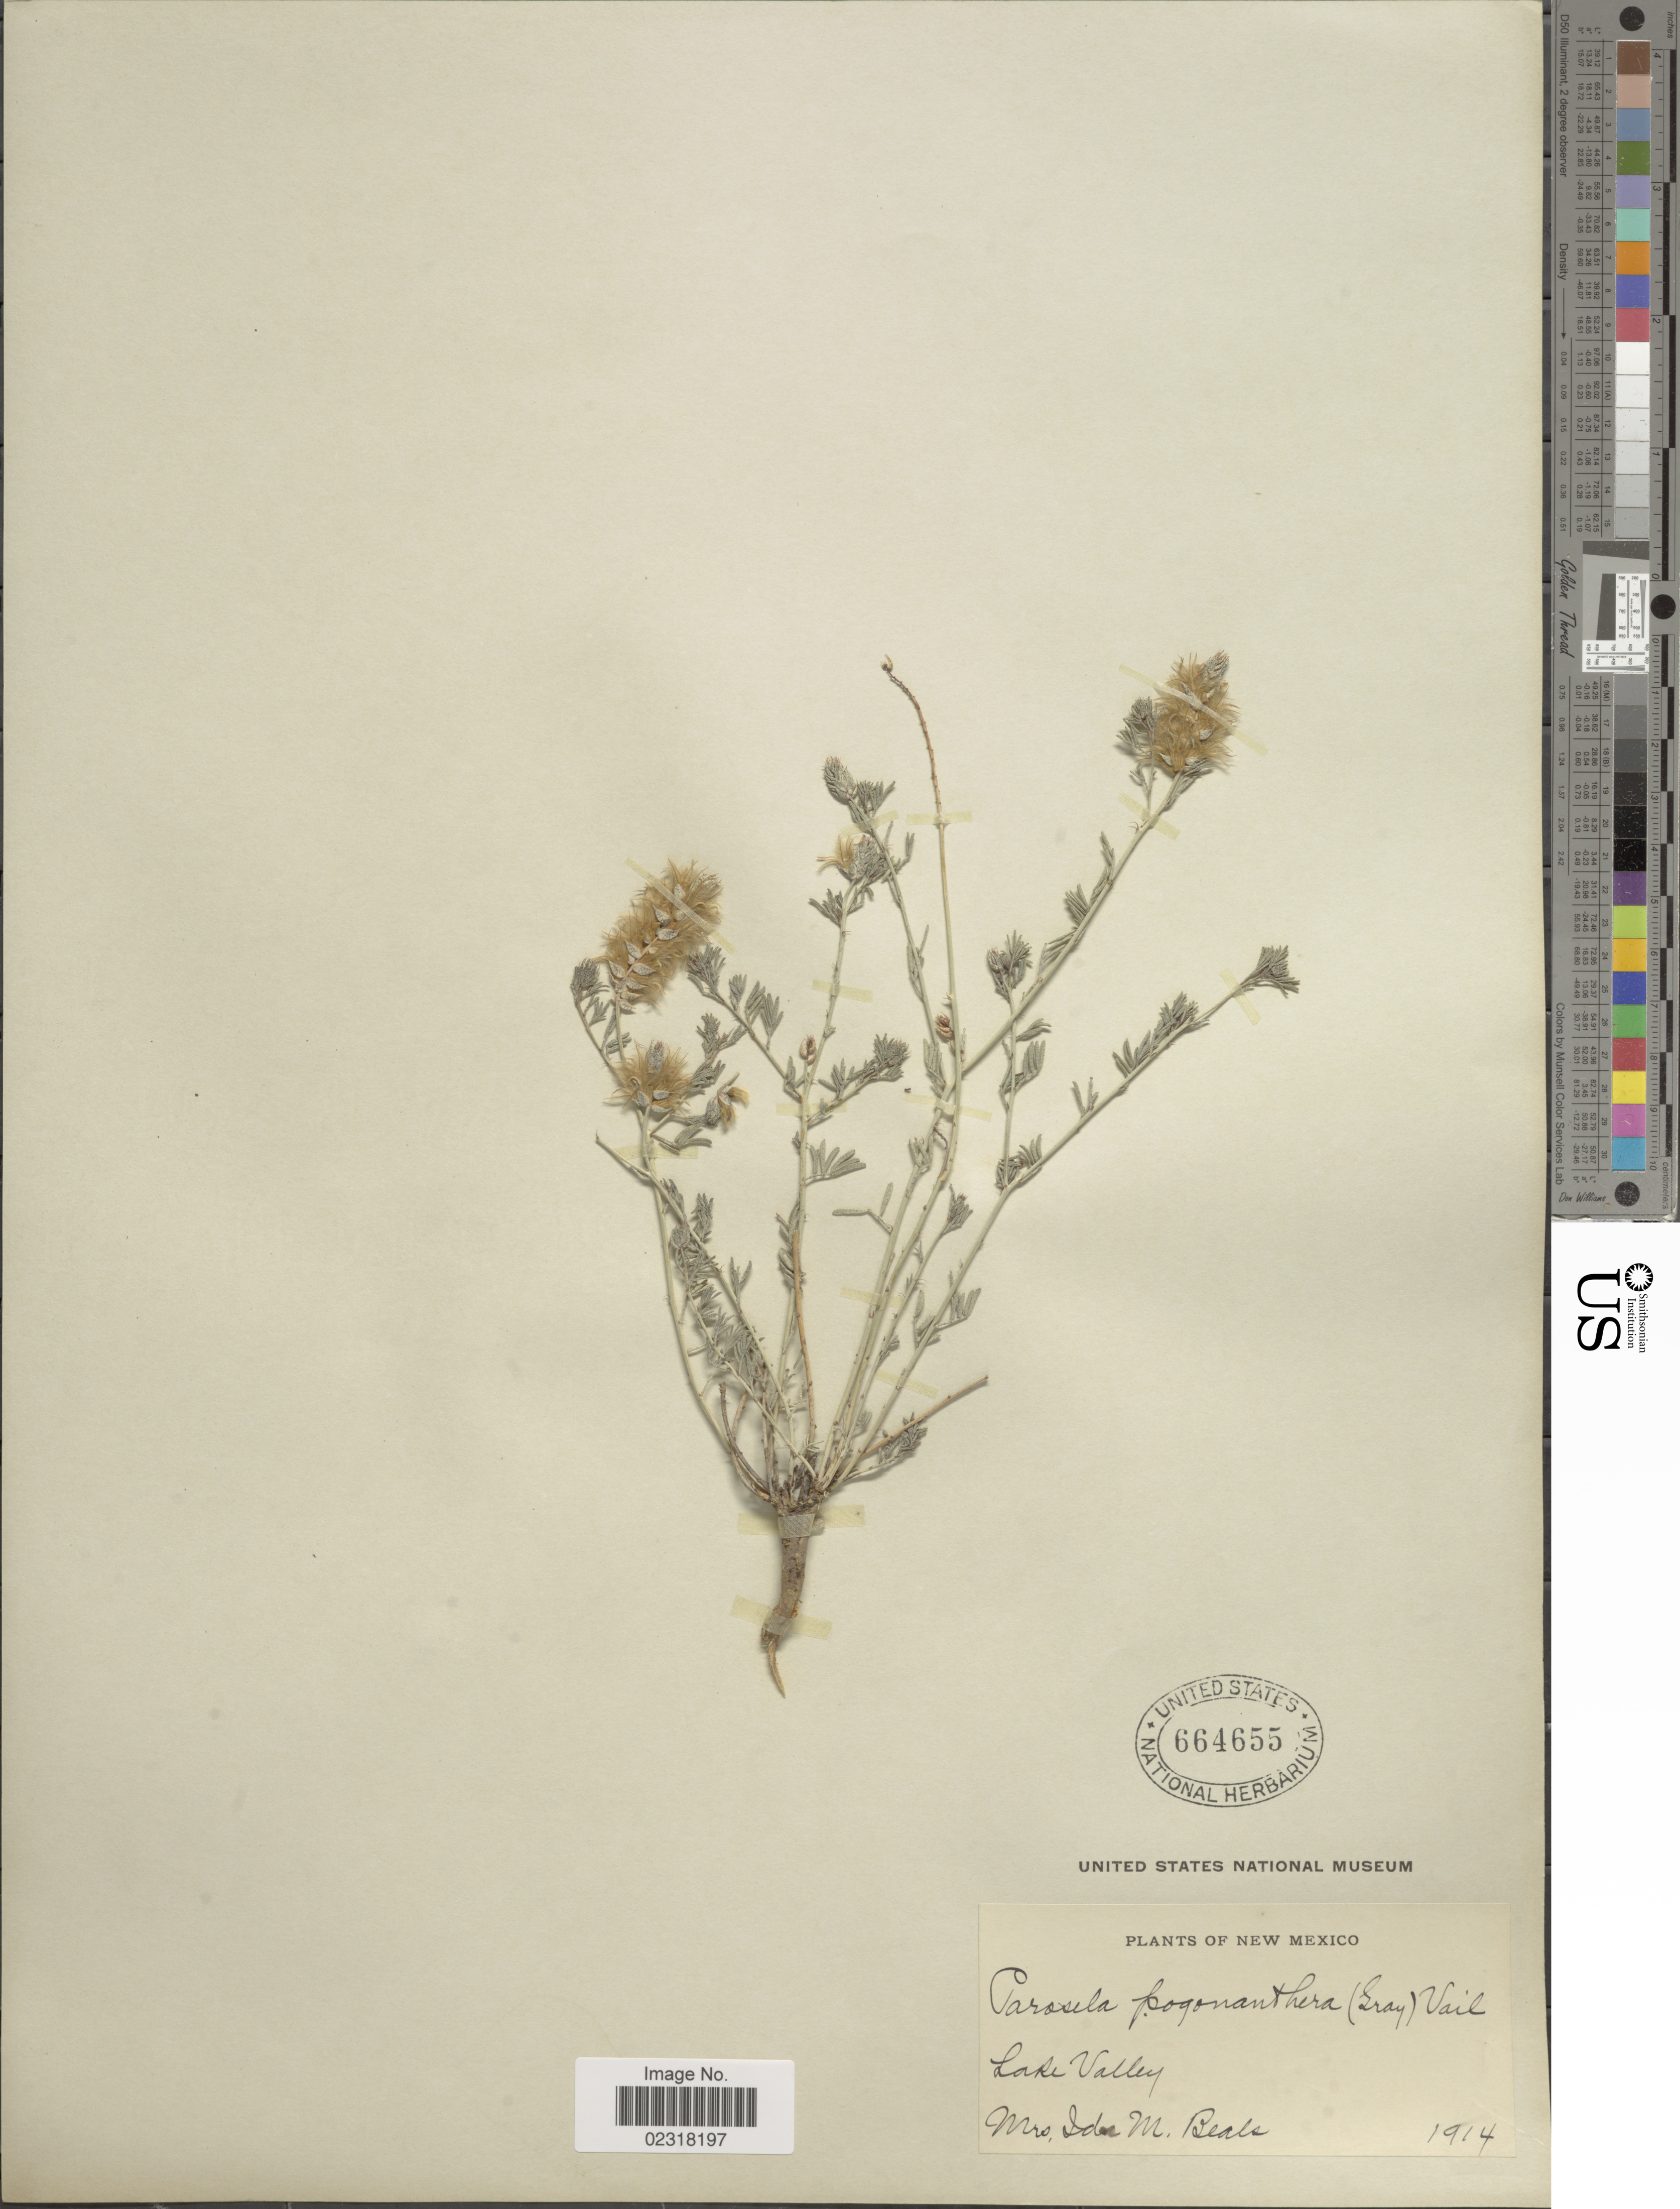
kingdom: Plantae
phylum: Tracheophyta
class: Magnoliopsida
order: Fabales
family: Fabaceae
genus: Dalea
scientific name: Dalea pogonathera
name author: A. Gray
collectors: I. M. Beals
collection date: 1914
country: United States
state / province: New Mexico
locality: Lake Valley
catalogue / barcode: US 664655